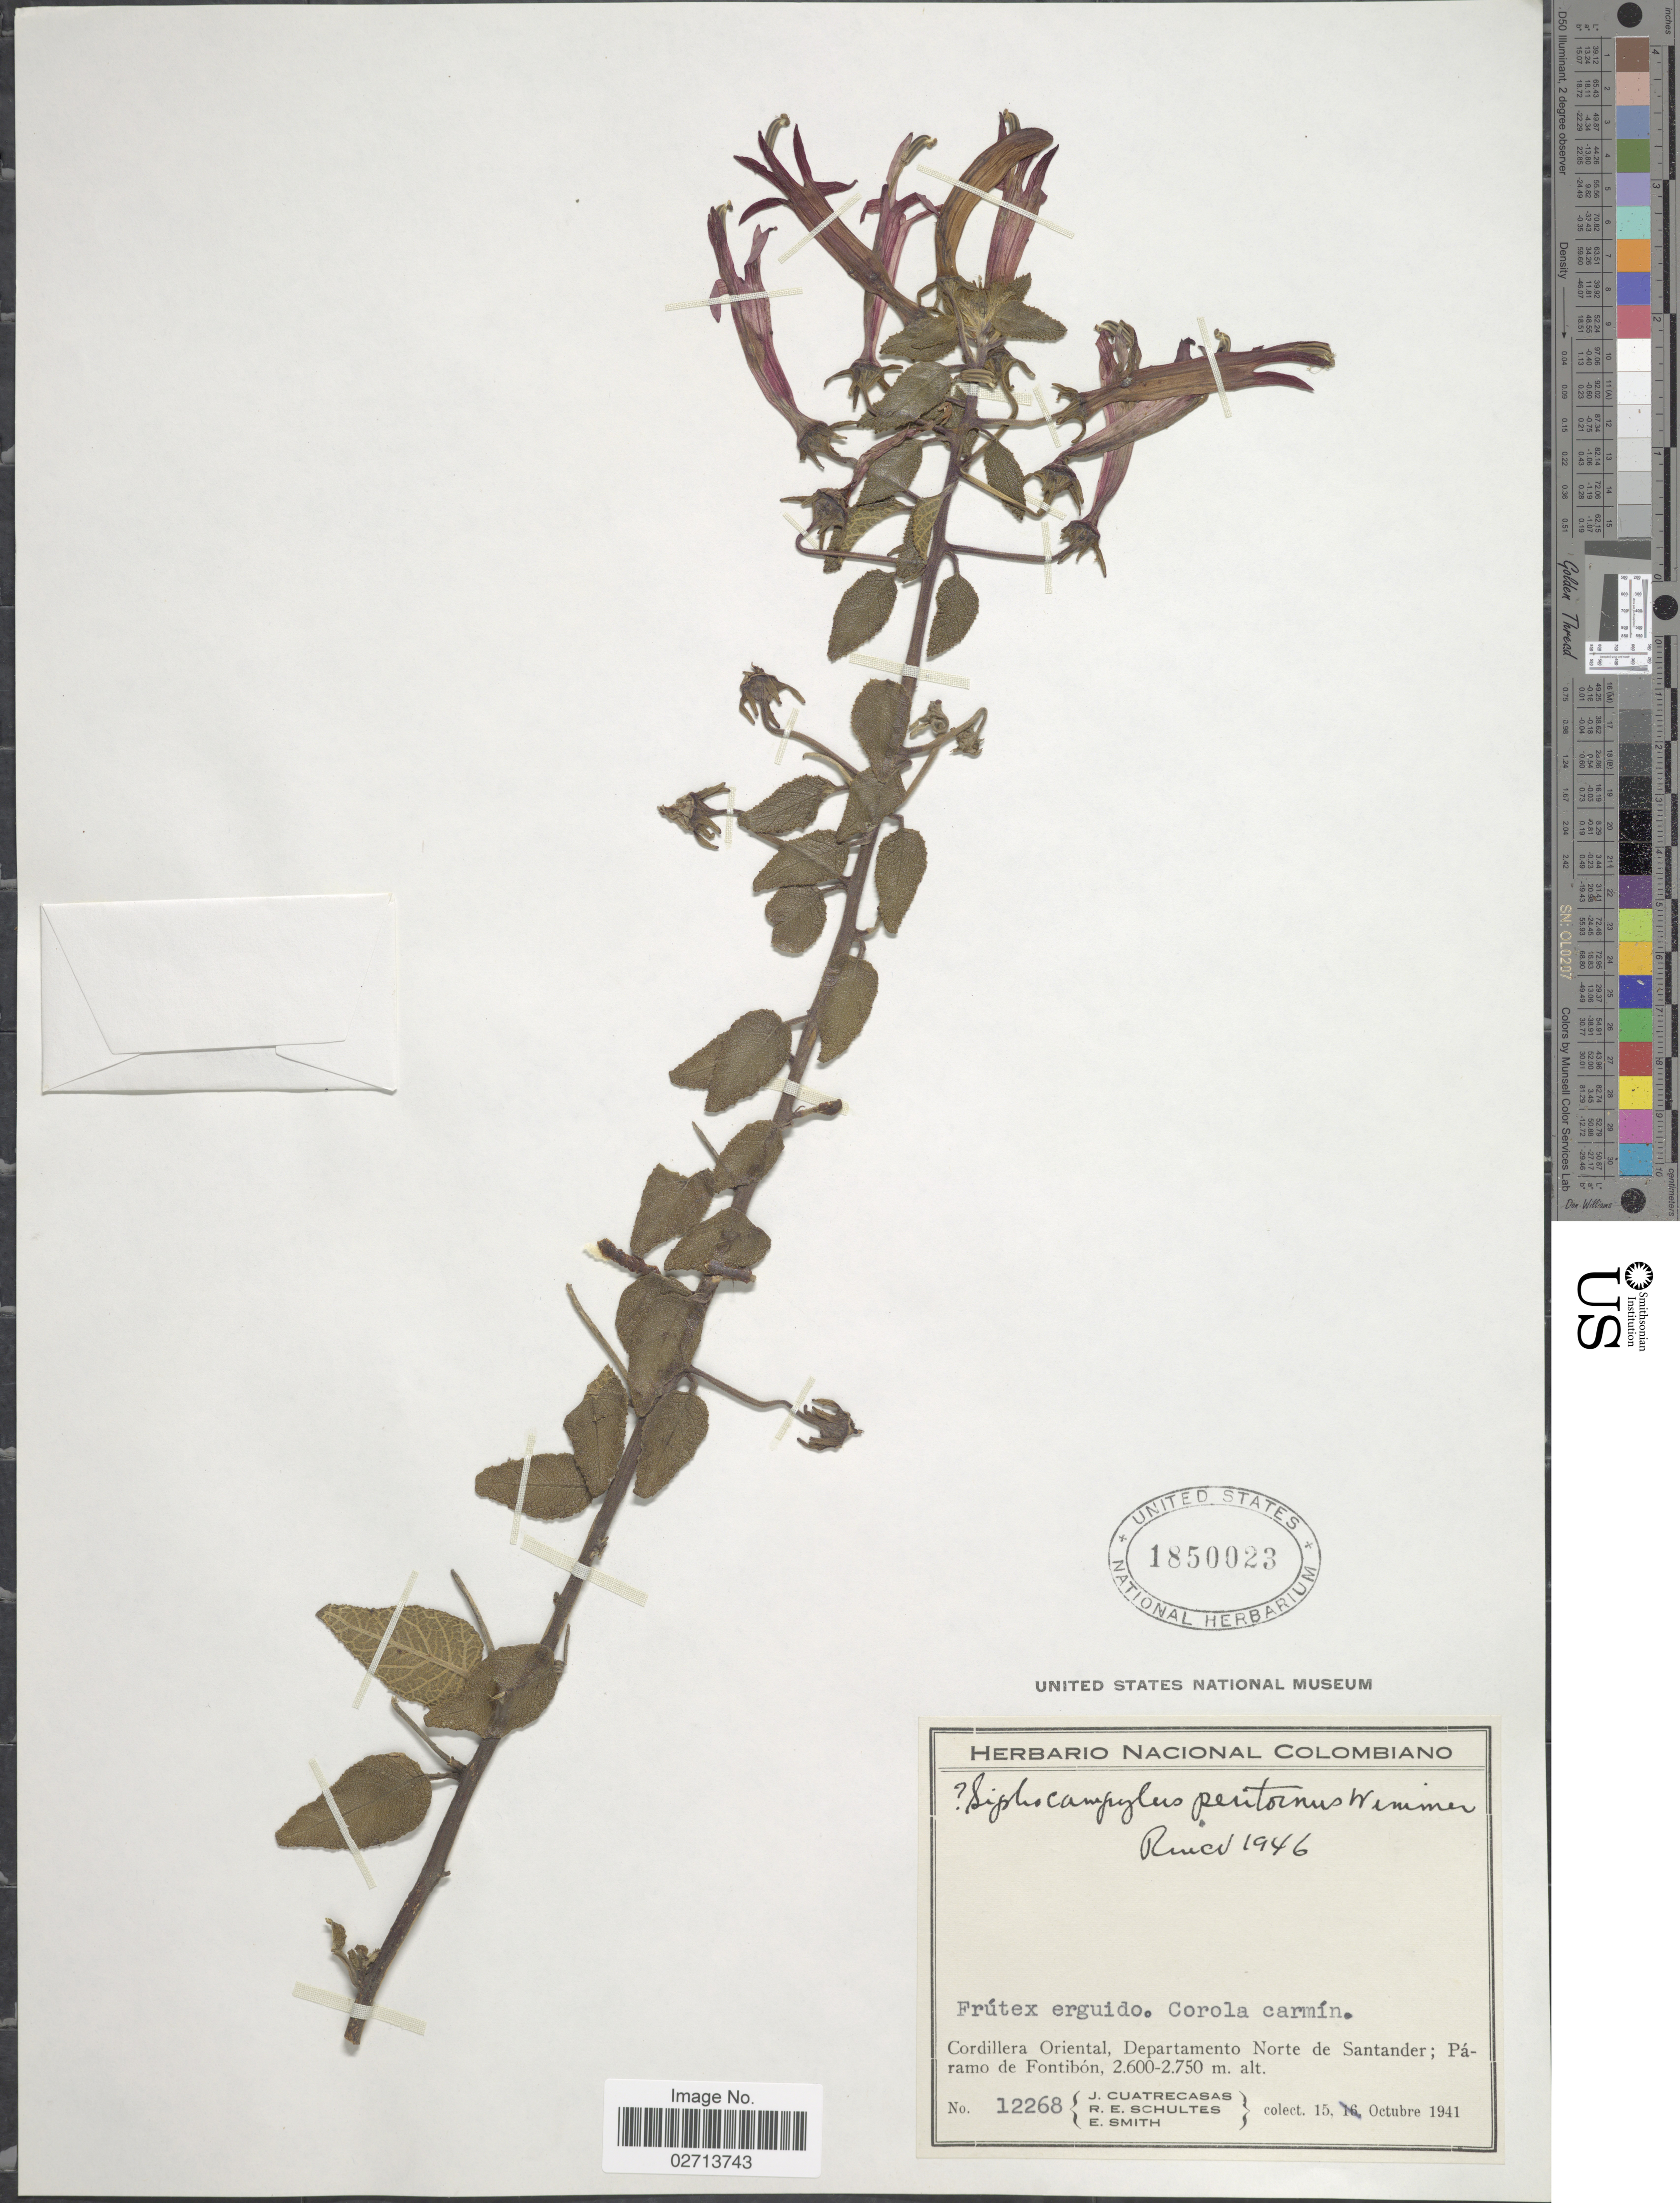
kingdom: Plantae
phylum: Tracheophyta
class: Magnoliopsida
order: Asterales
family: Campanulaceae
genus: Siphocampylus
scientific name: Siphocampylus ellipticus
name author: (Willd. ex Schult.) Vatke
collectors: J. Cuatrecasas, R. E. Schultes & E. Smith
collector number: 12268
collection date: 1941-10-15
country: Colombia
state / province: Norte de Santander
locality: Cordillera Oriental, Departamento Norte de Santander; Páramo de Fontibón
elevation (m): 2600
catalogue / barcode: US 1850023